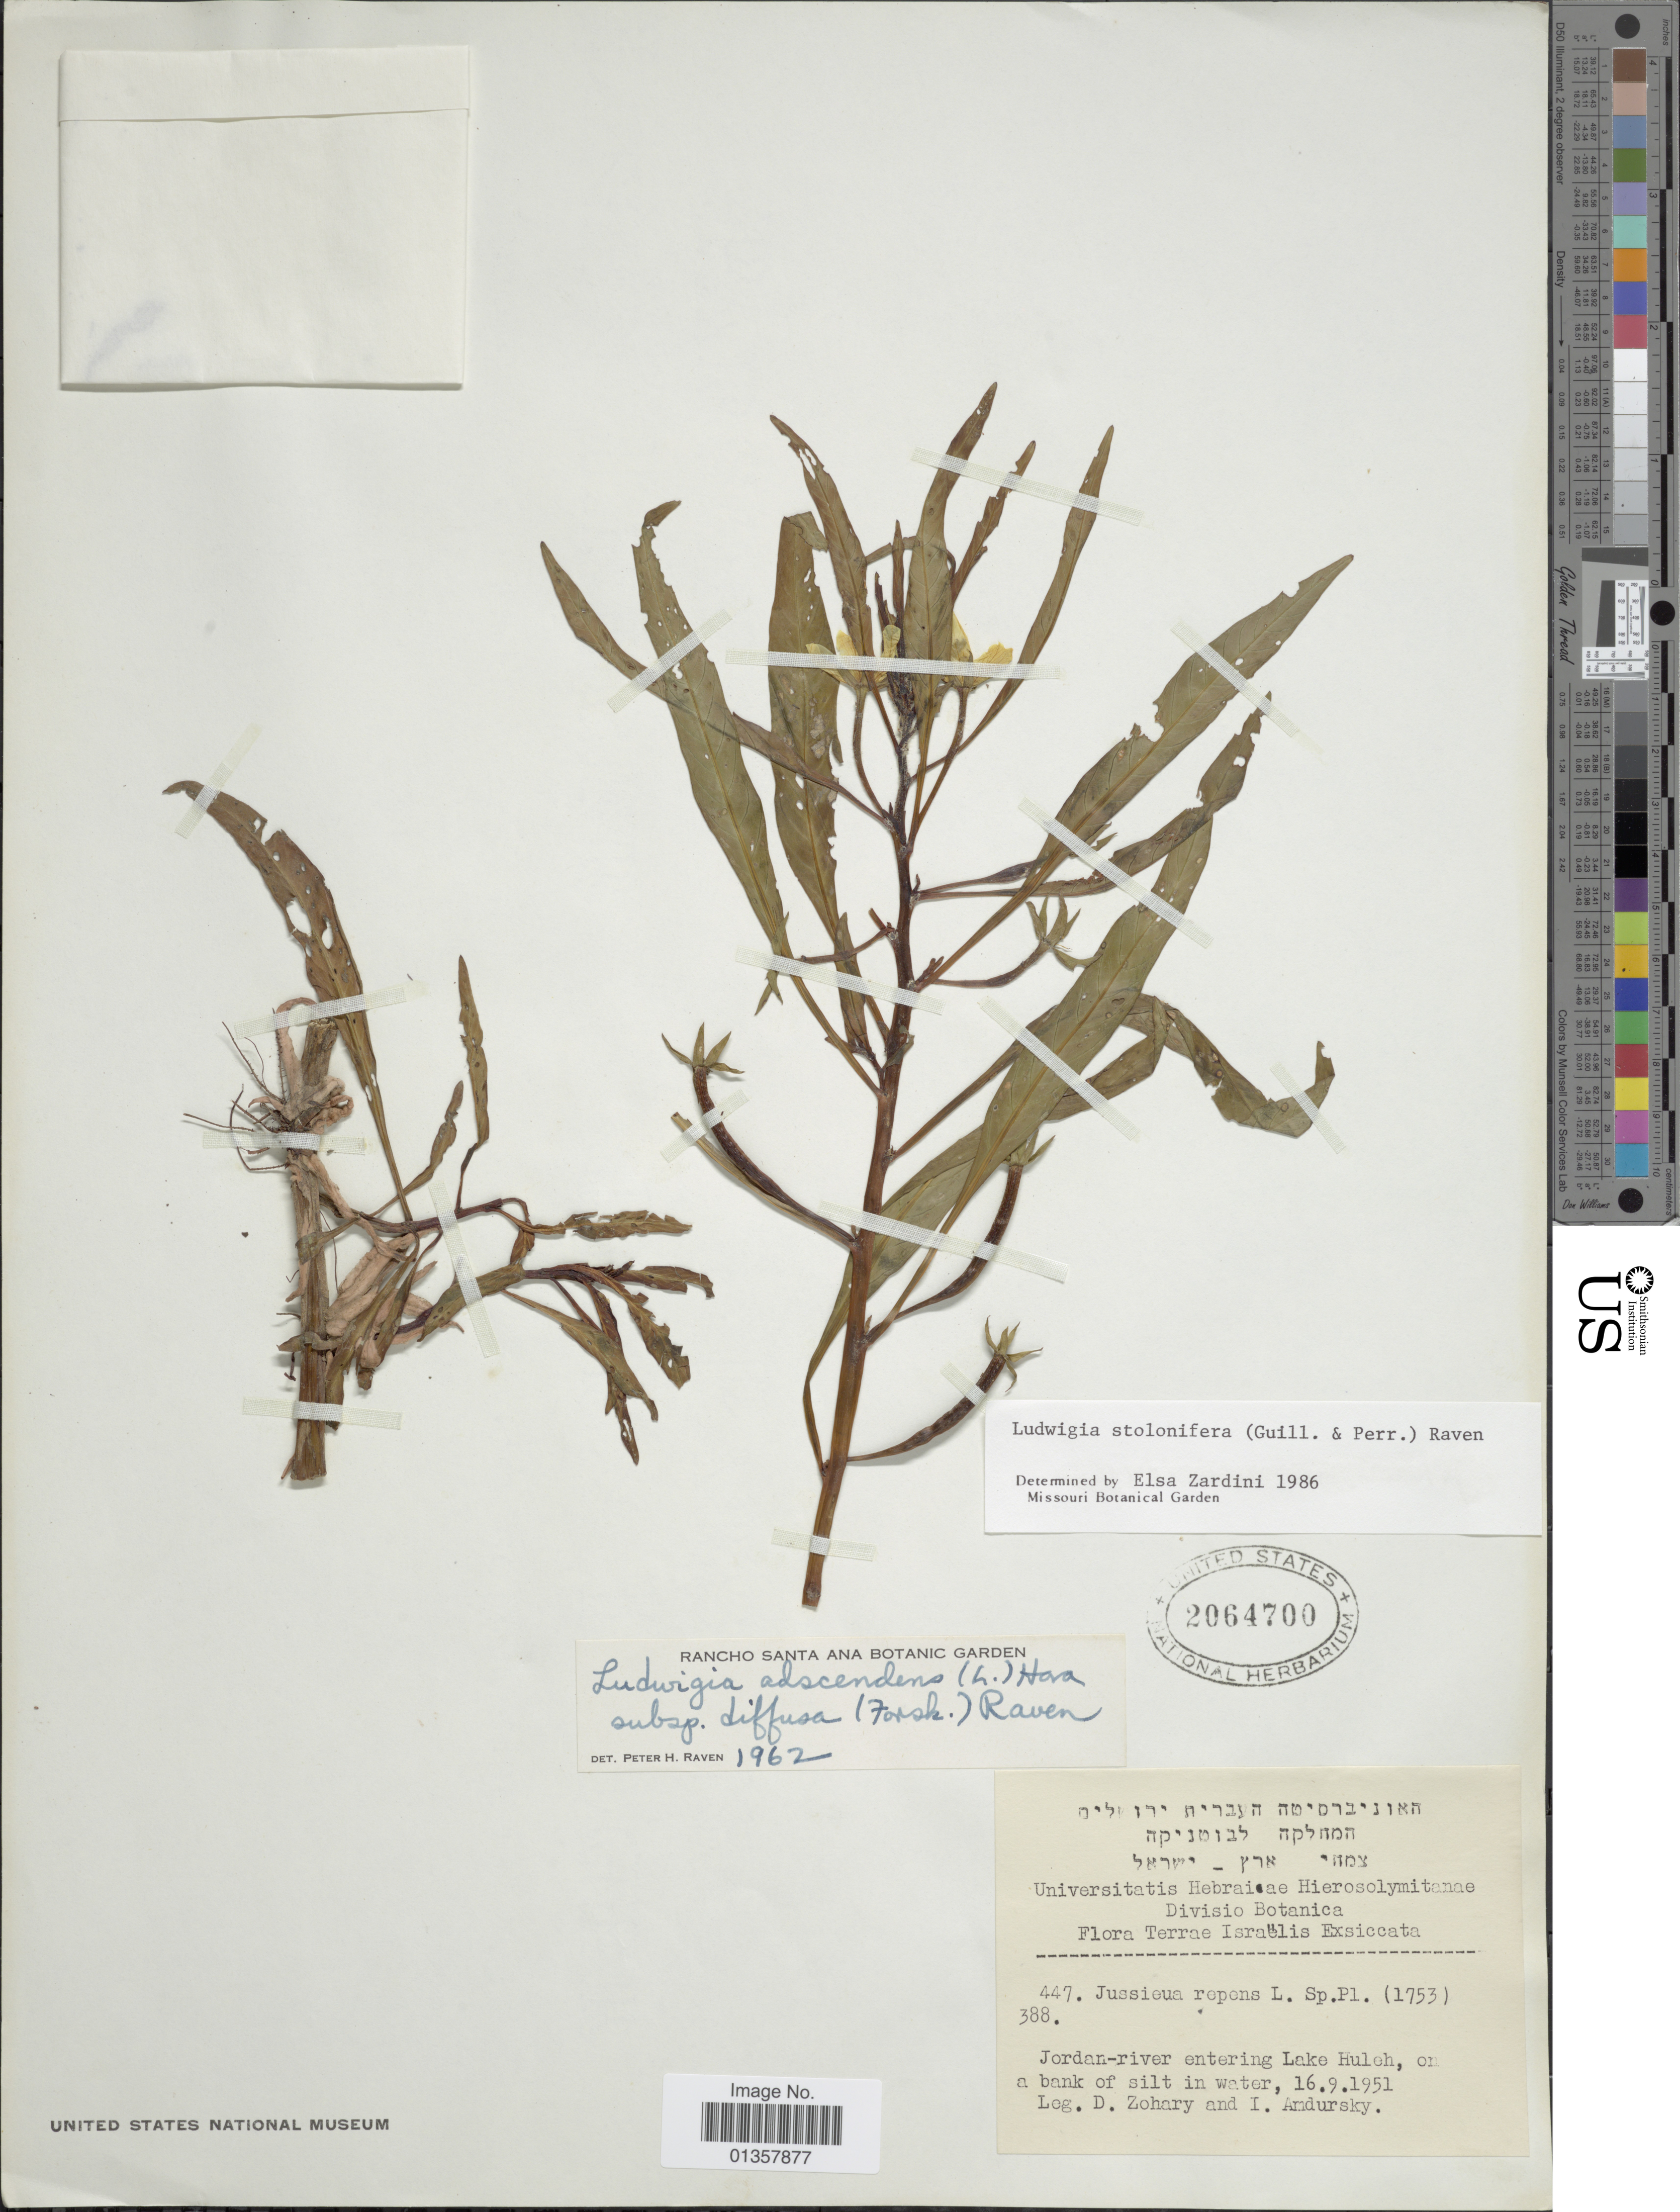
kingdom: Plantae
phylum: Tracheophyta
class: Magnoliopsida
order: Myrtales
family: Onagraceae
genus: Ludwigia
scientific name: Ludwigia stolonifera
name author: (Guill. & Perr.) P.H. Raven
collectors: M. Zohary & I. Amdursky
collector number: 447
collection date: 1951-09-16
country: Israel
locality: Jordan-river entering Lake Huleh, on a bank of silt in water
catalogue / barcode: US 2064700